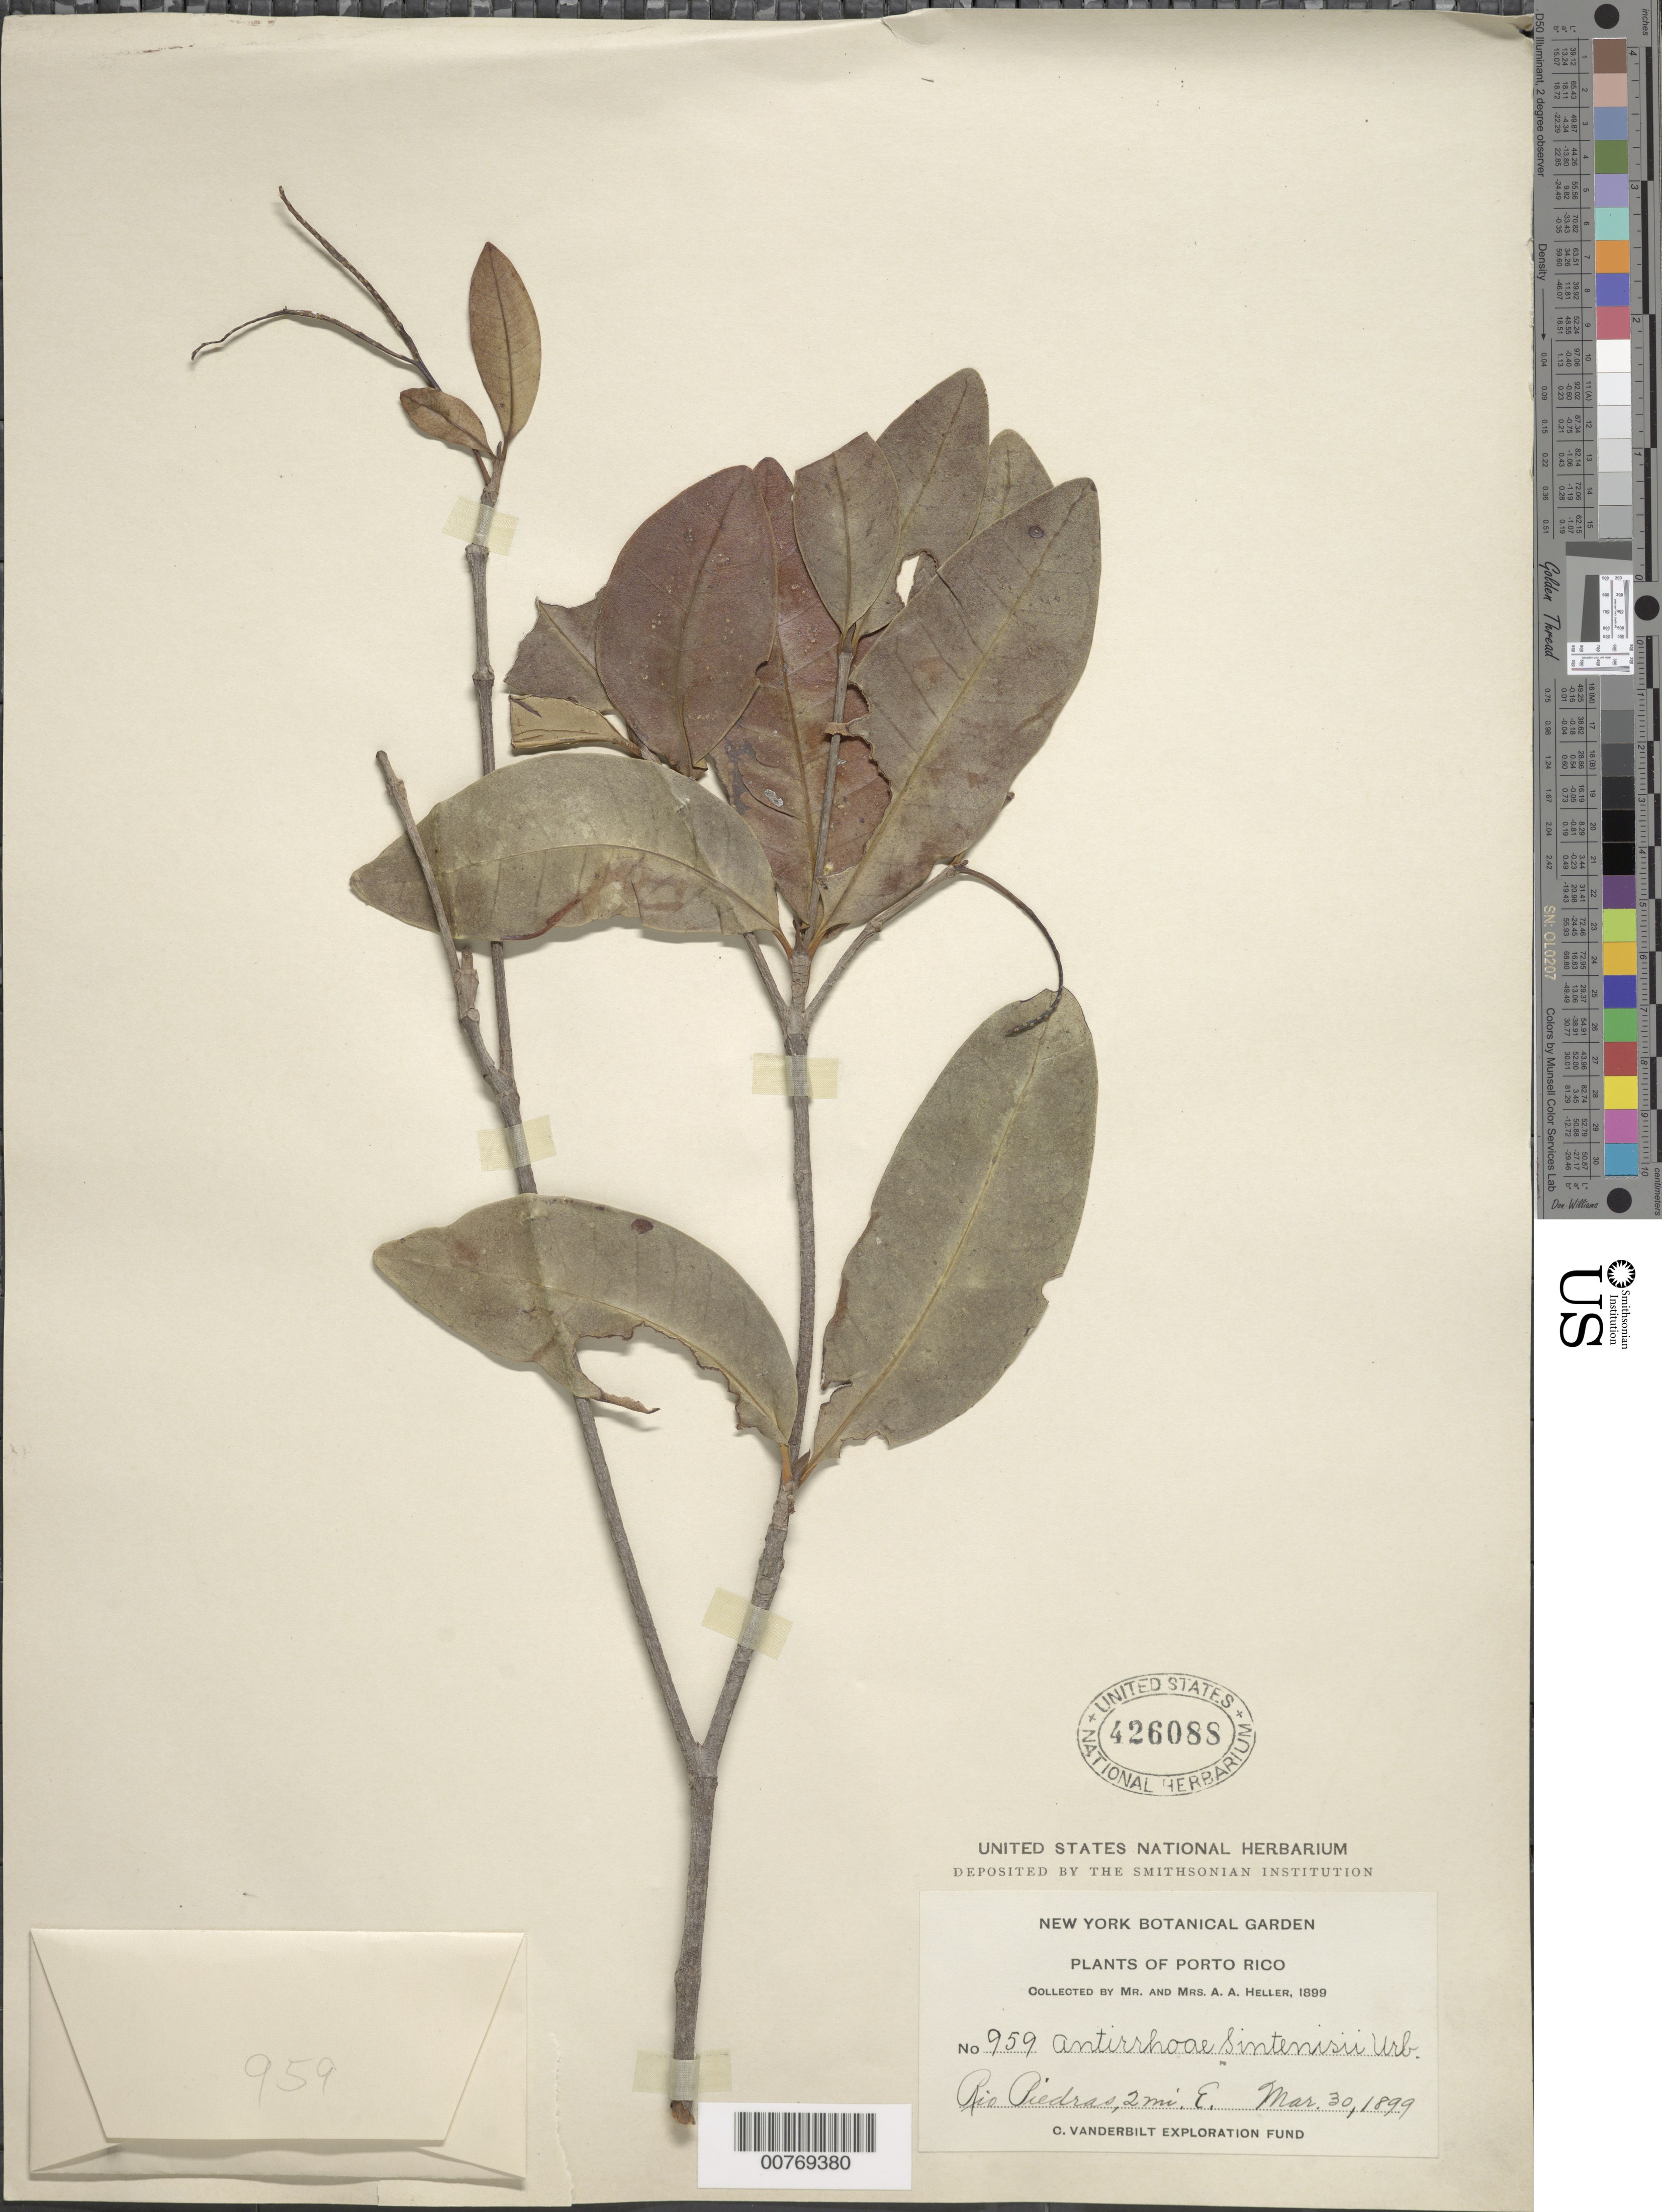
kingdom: Plantae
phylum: Tracheophyta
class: Magnoliopsida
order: Gentianales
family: Rubiaceae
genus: Stenostomum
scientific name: Stenostomum sintenisii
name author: (Urb.) Britton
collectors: A. A. Heller & E. G. Heller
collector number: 959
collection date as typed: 30 Mar 1899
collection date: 1899-03-30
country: Puerto Rico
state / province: San Juan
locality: Río Piedras, 2 mi E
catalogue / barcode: US 426088